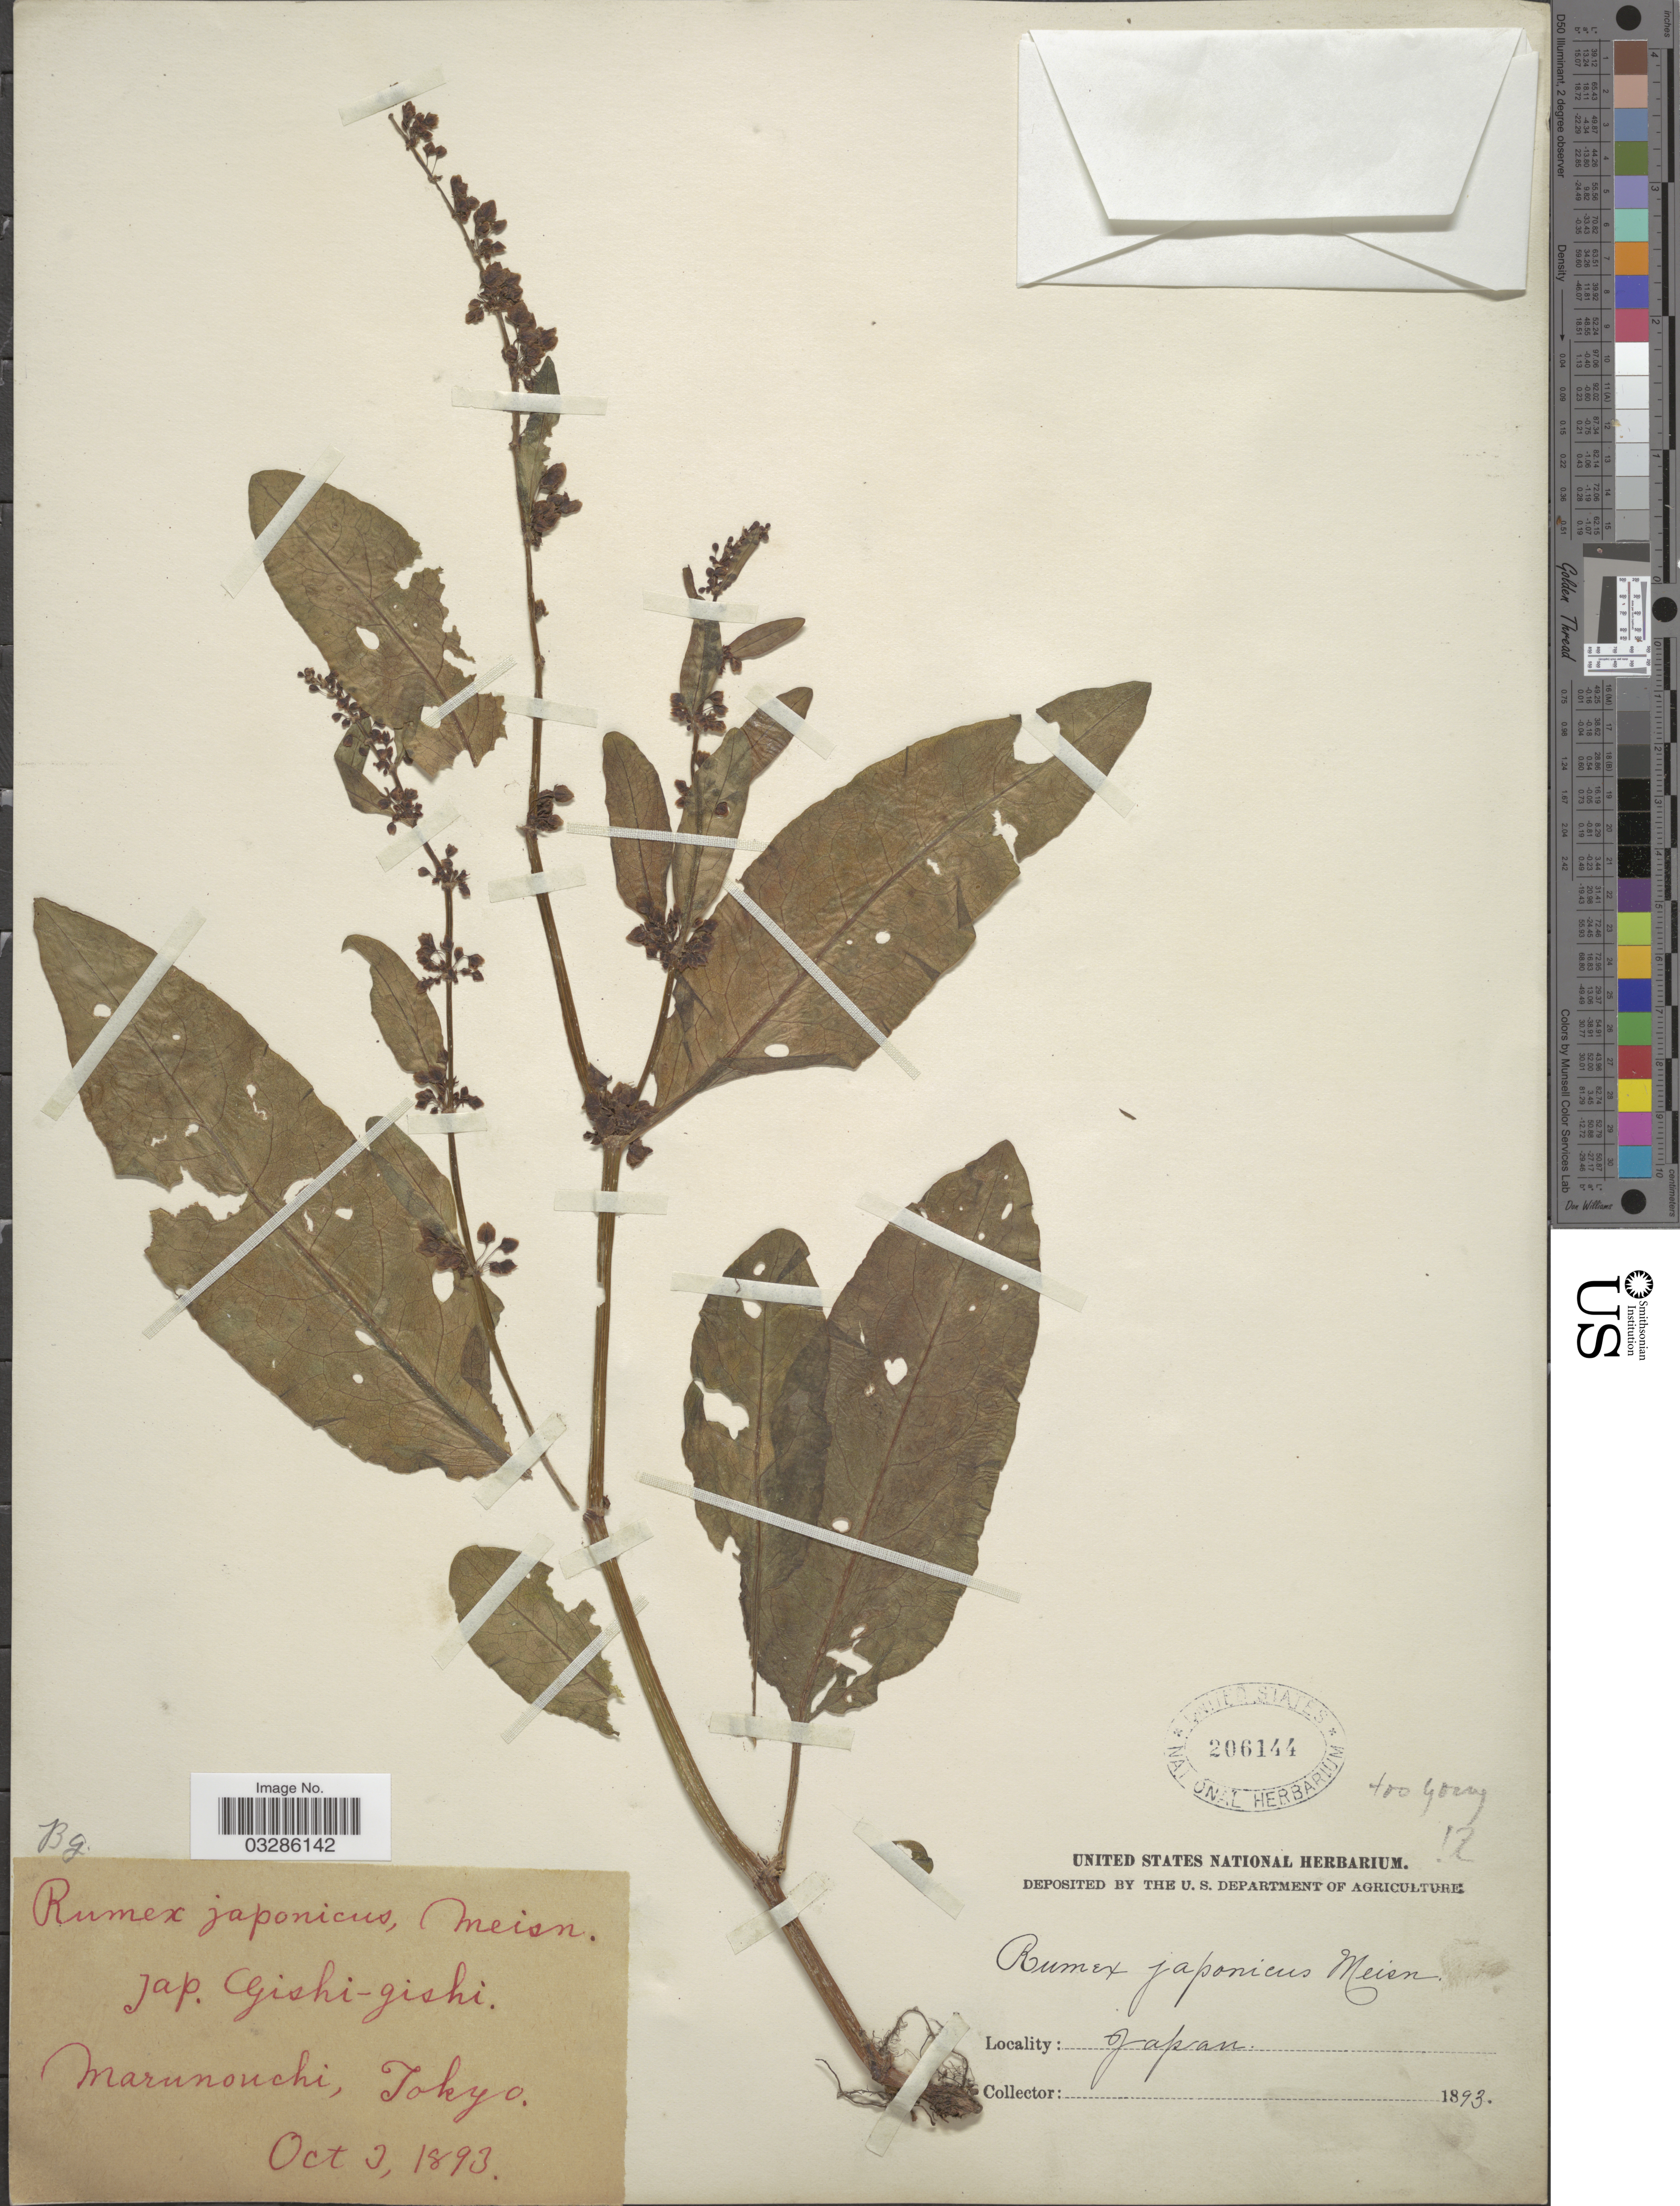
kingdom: Plantae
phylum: Tracheophyta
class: Magnoliopsida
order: Caryophyllales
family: Polygonaceae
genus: Rumex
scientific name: Rumex japonicus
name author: Houtt.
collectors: ex herb. United States National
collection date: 1893-10-03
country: Japan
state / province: Tokyo, Federal City of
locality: Marunouchi, Tokyo.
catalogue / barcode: US 206144